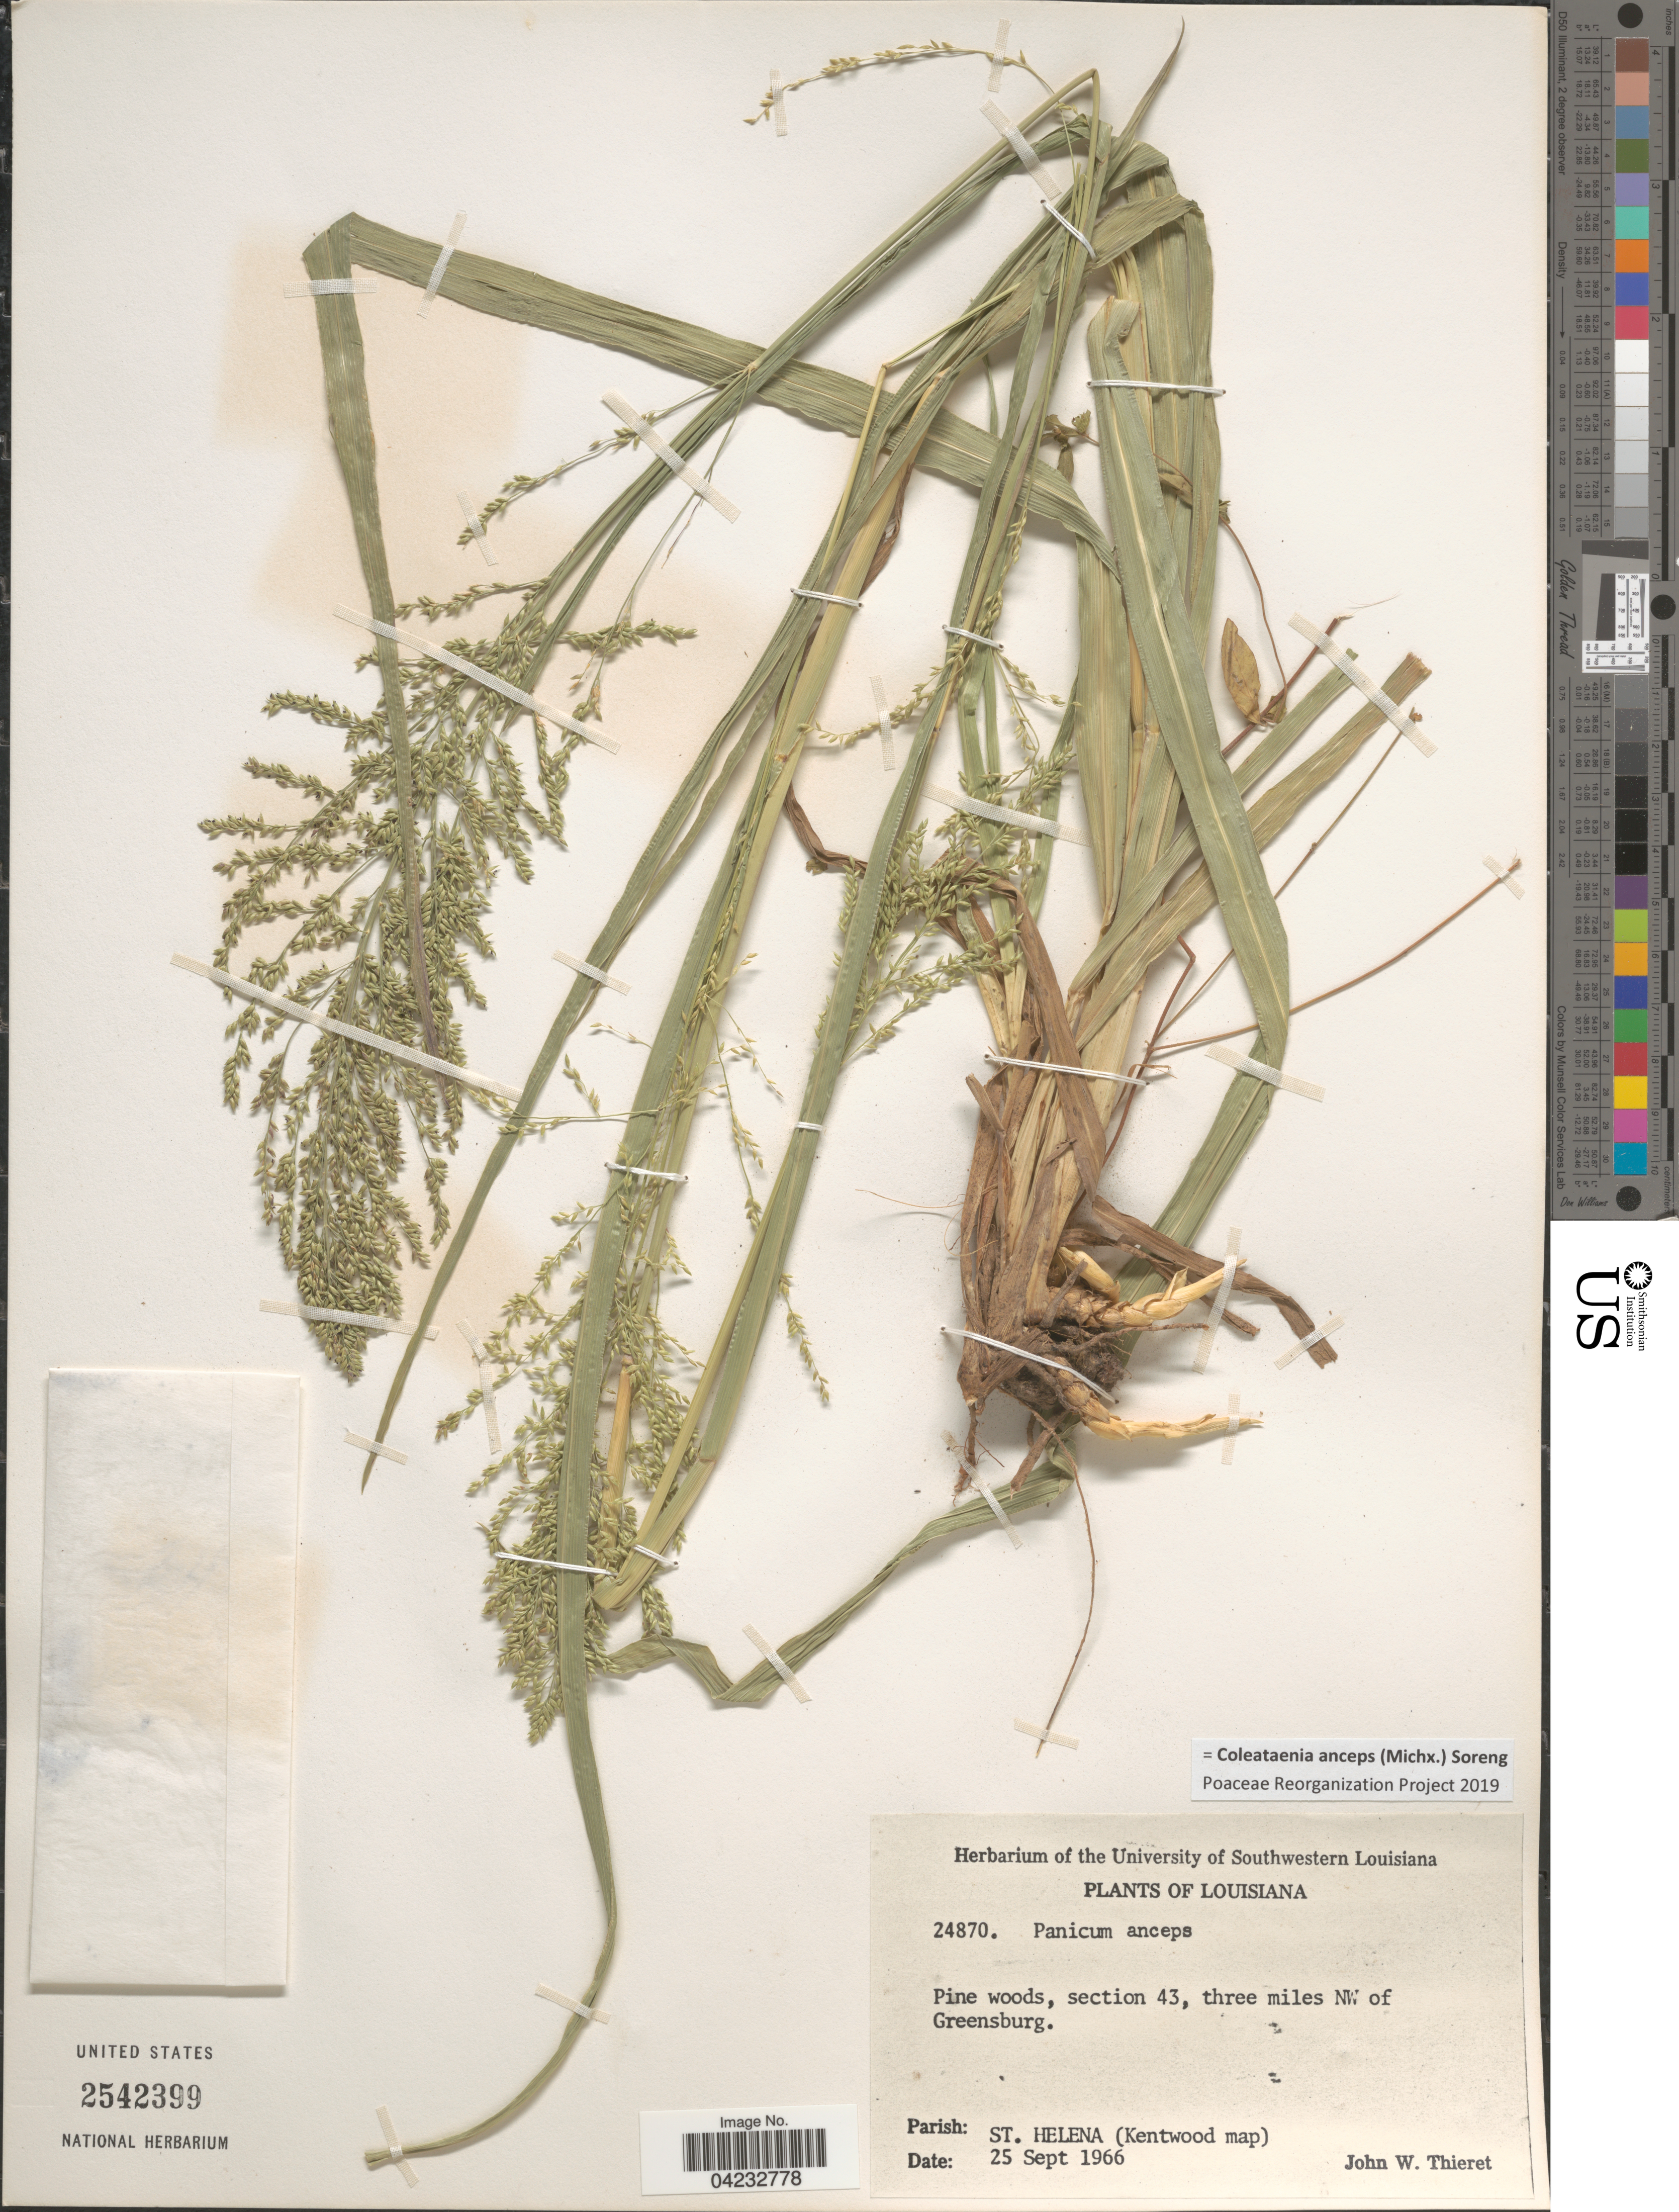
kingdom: Plantae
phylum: Tracheophyta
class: Liliopsida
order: Poales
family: Poaceae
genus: Coleataenia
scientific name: Coleataenia anceps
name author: (Michx.) Soreng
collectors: J. W. Thieret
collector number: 24870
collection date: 1966-09-25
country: United States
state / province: Louisiana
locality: Pine woods, section 43, three miles NW of Greensburg. Parish: St. Helena (Kentwood map).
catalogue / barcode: US 2542399